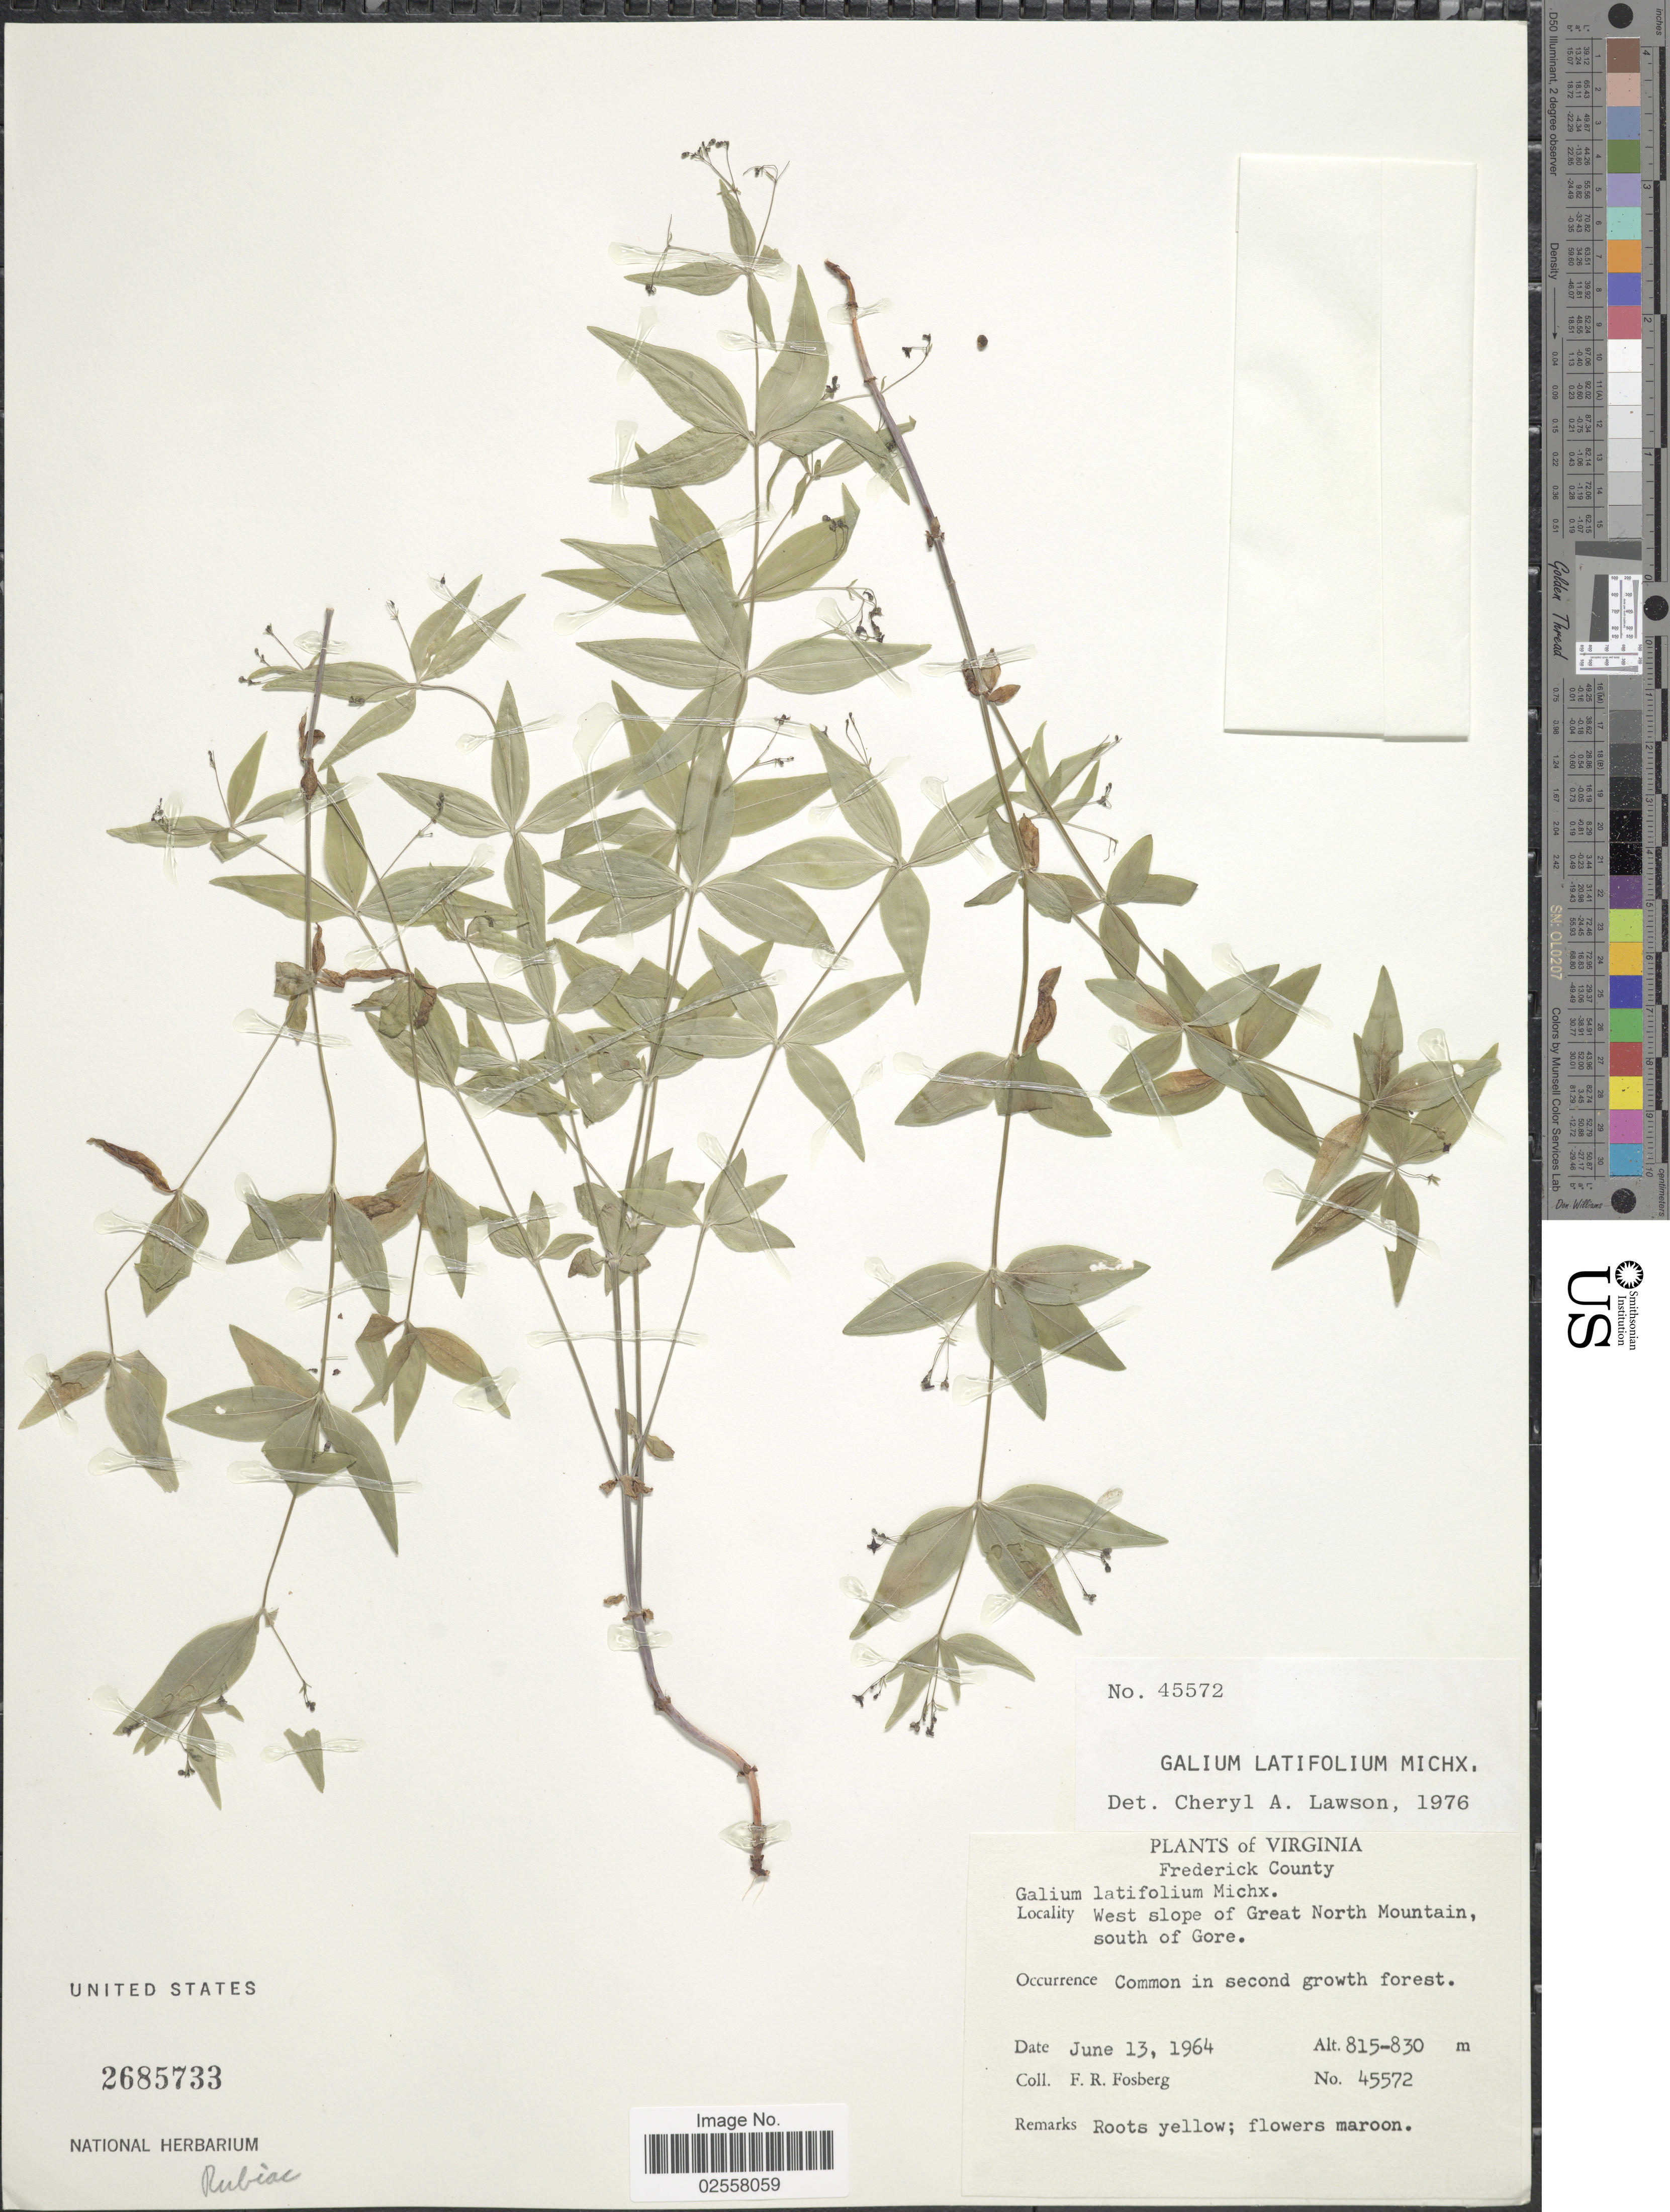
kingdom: Plantae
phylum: Tracheophyta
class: Magnoliopsida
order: Gentianales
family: Rubiaceae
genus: Galium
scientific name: Galium latifolium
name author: Michx.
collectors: F. R. Fosberg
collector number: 45572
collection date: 1964-06-13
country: United States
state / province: Virginia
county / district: Frederick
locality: Frederick County, West slope of Great North Mountain, south of Gore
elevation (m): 815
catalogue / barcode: US 2685733